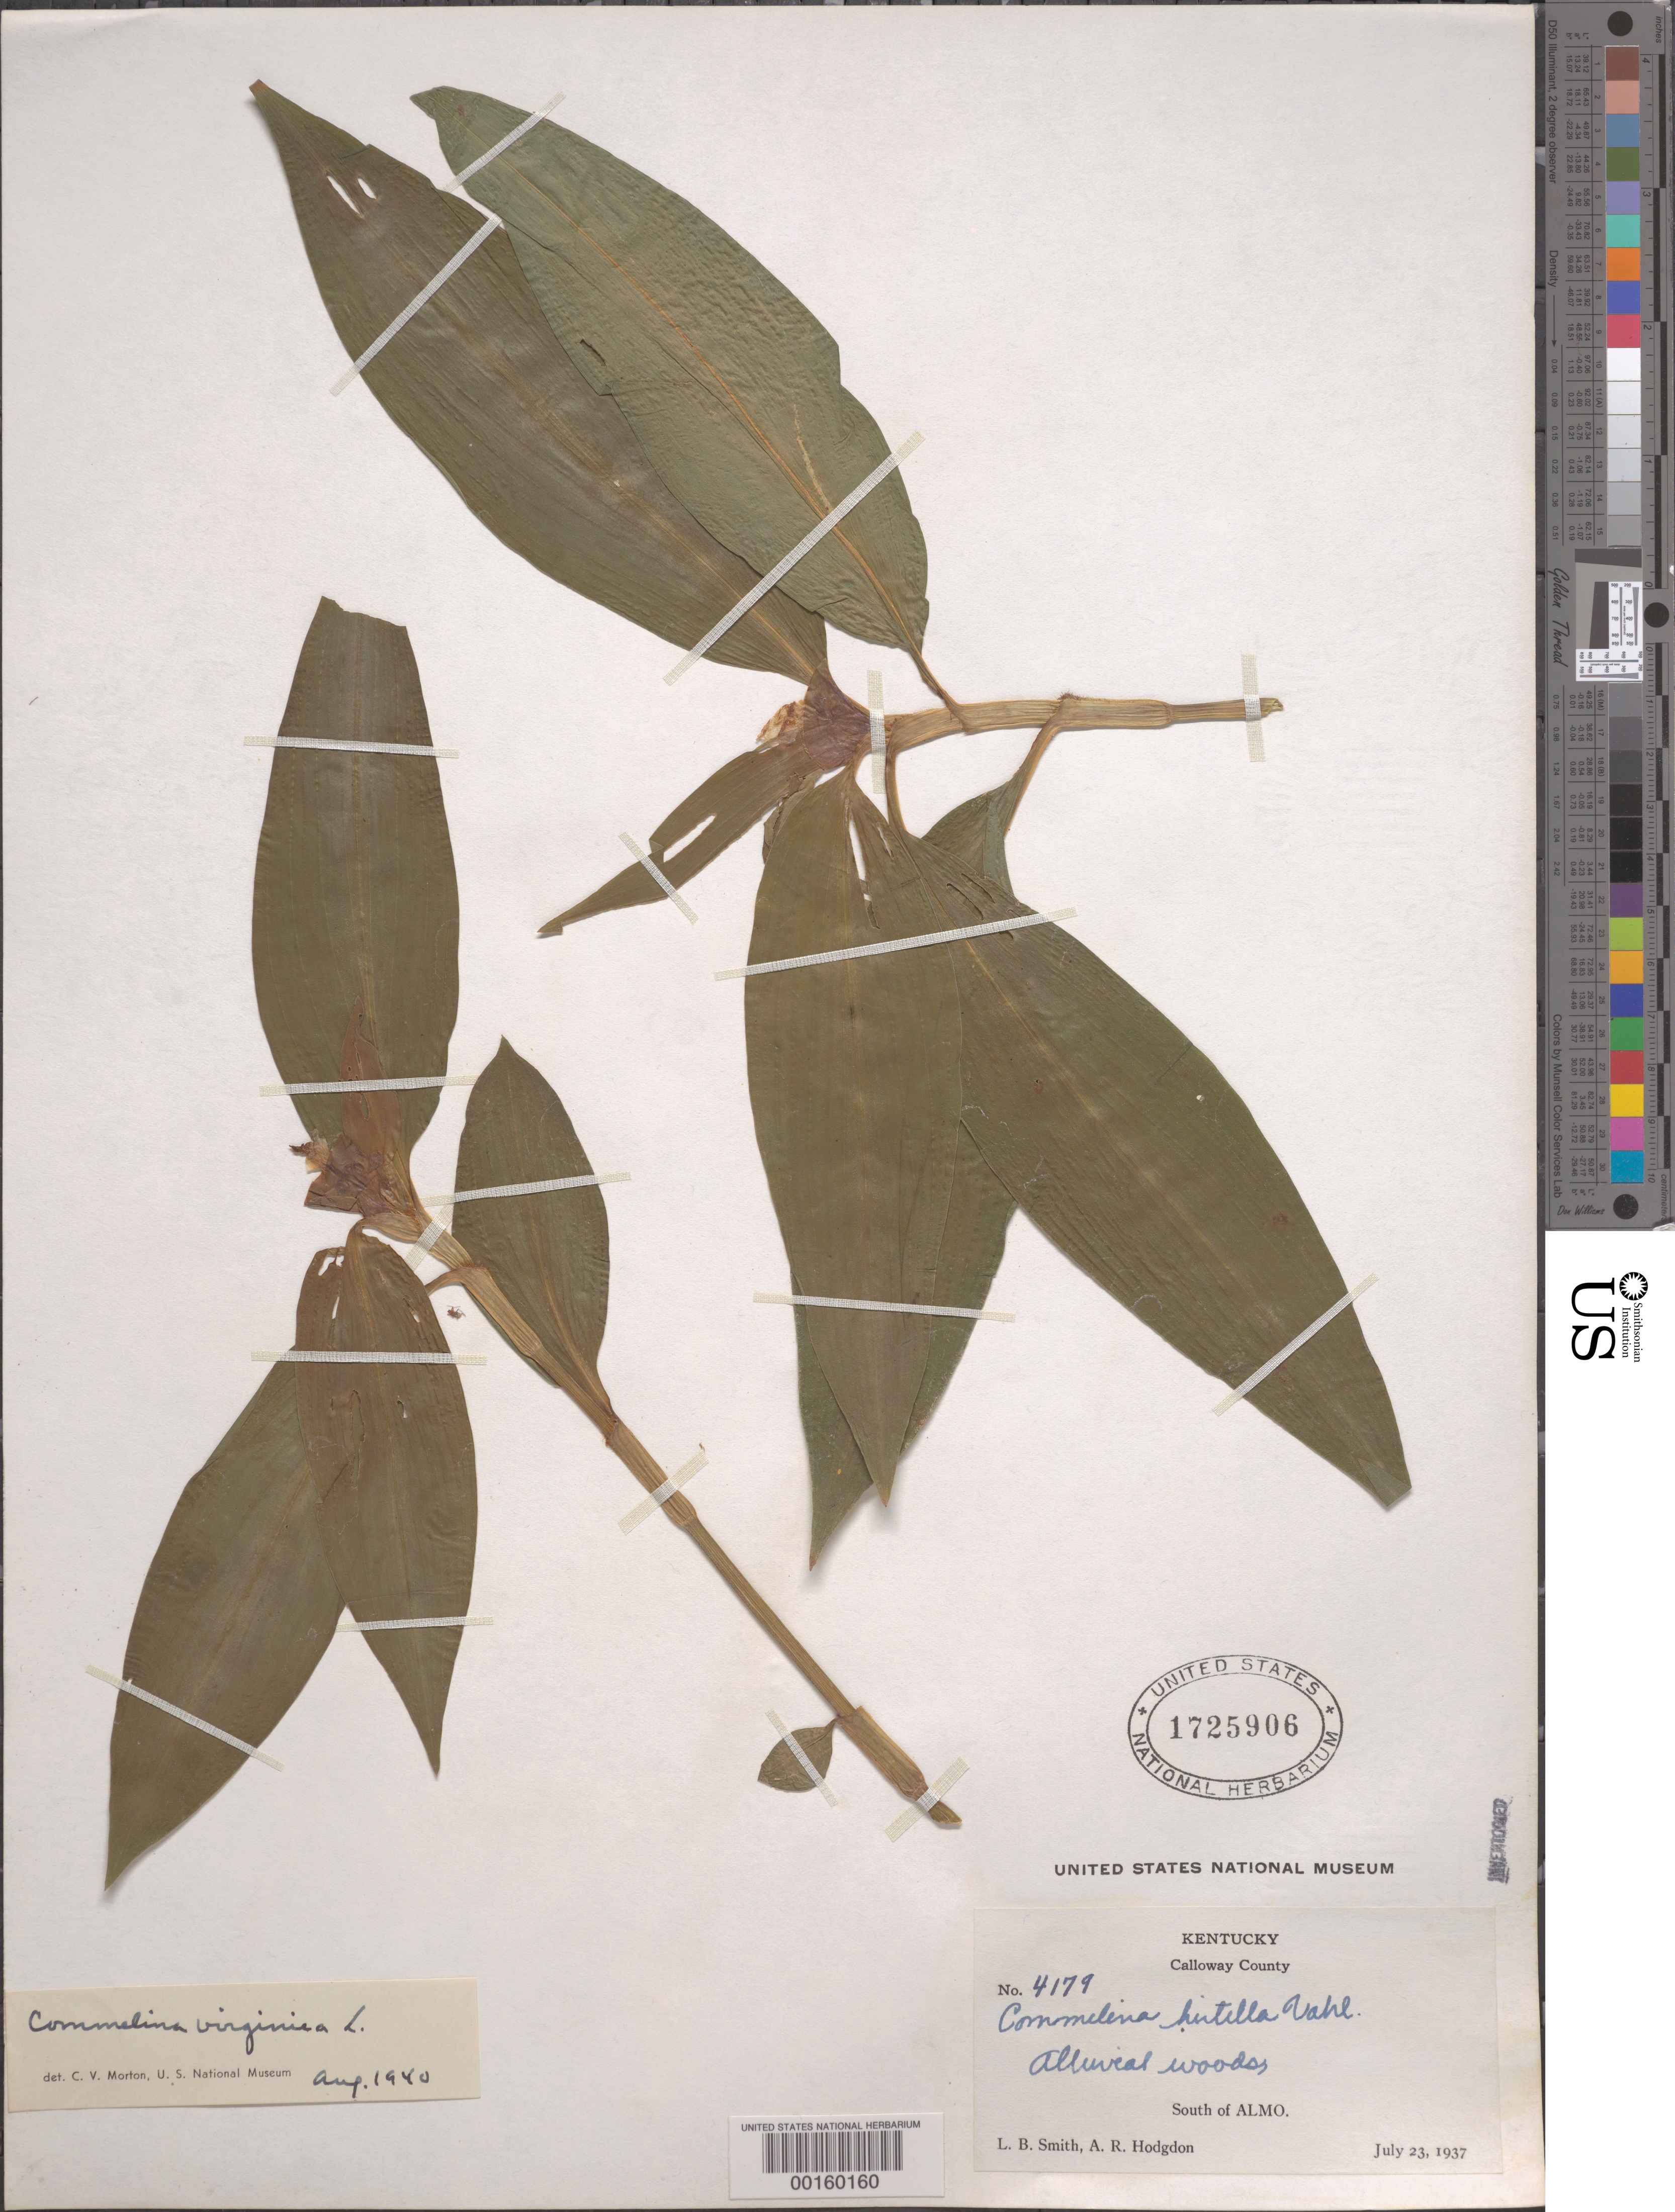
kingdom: Plantae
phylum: Tracheophyta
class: Liliopsida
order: Commelinales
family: Commelinaceae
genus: Commelina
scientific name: Commelina virginica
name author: L.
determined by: Morton, C. V.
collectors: L. Smith & A. R. Hodgdon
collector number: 4179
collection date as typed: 23 Jul 1937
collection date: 1937-07-23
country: United States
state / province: Kentucky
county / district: Calloway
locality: South of almo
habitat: Alluvial woods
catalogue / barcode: US 1725906